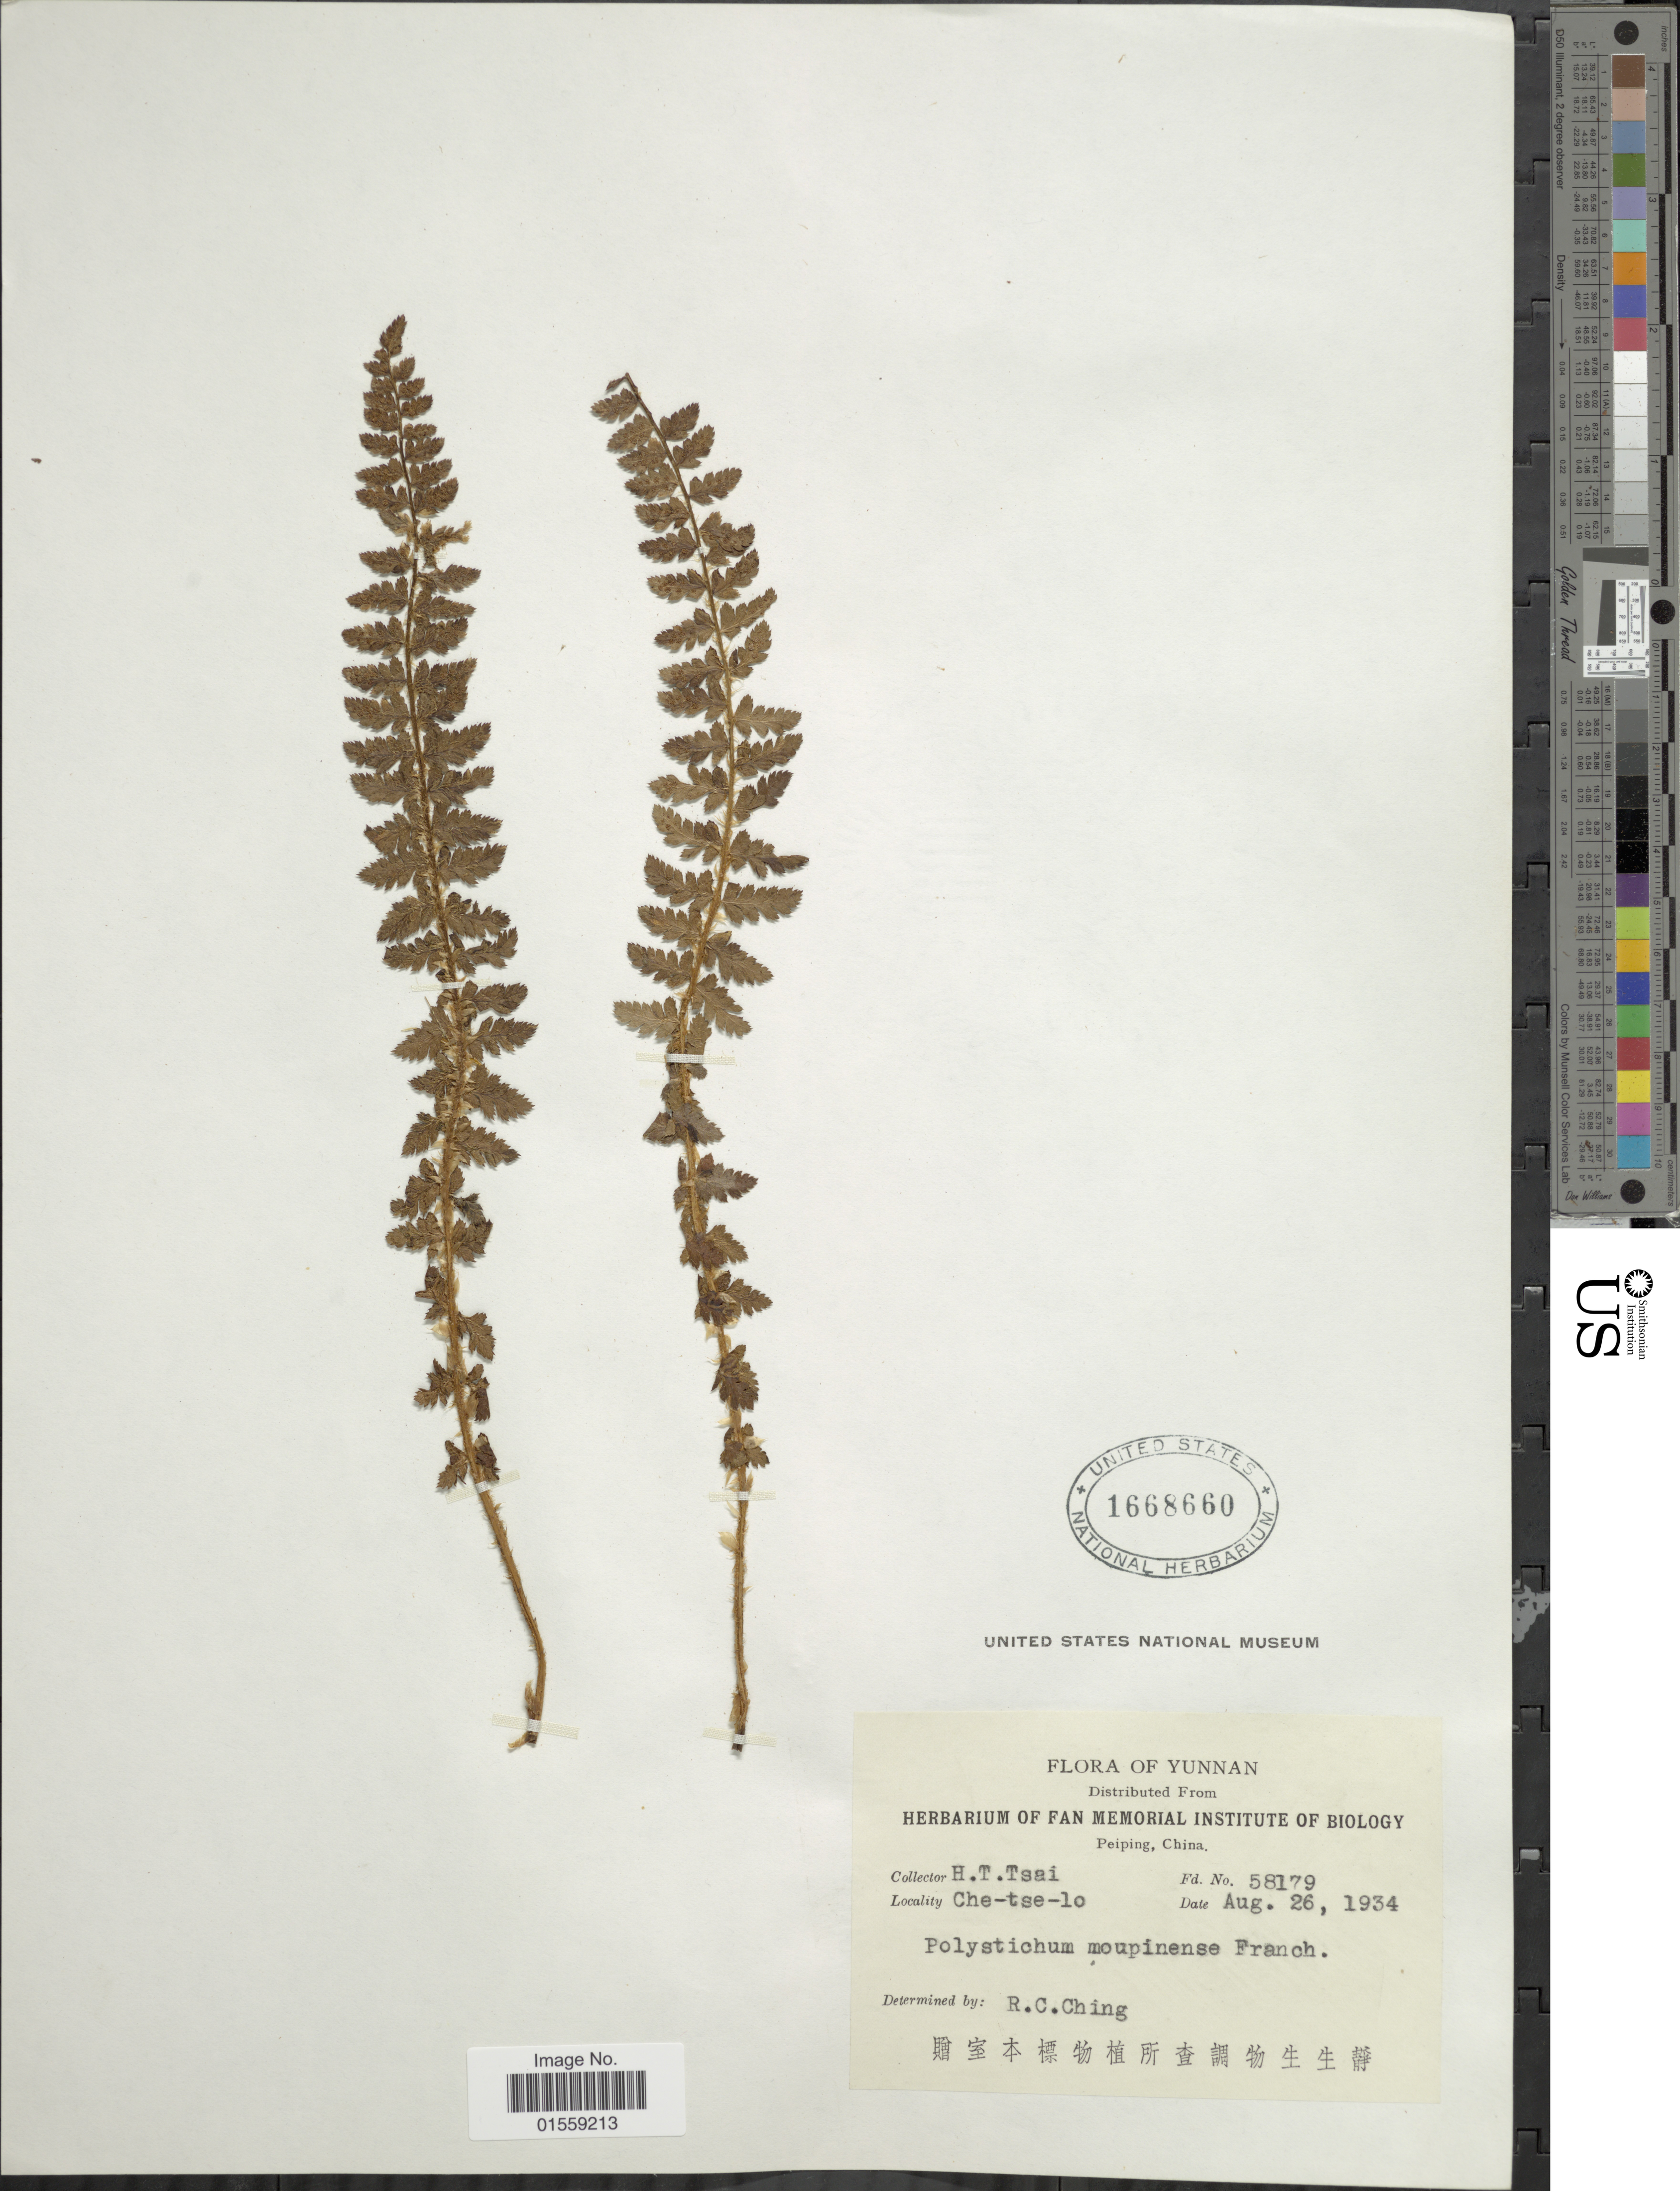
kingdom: Plantae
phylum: Tracheophyta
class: Polypodiopsida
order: Polypodiales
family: Dryopteridaceae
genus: Polystichum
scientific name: Polystichum moupinense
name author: (Franch.) Bedd.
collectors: H. Tsai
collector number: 58179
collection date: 1934-08-26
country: China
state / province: Yunnan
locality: Che-tse-lo.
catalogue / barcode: US 1668660